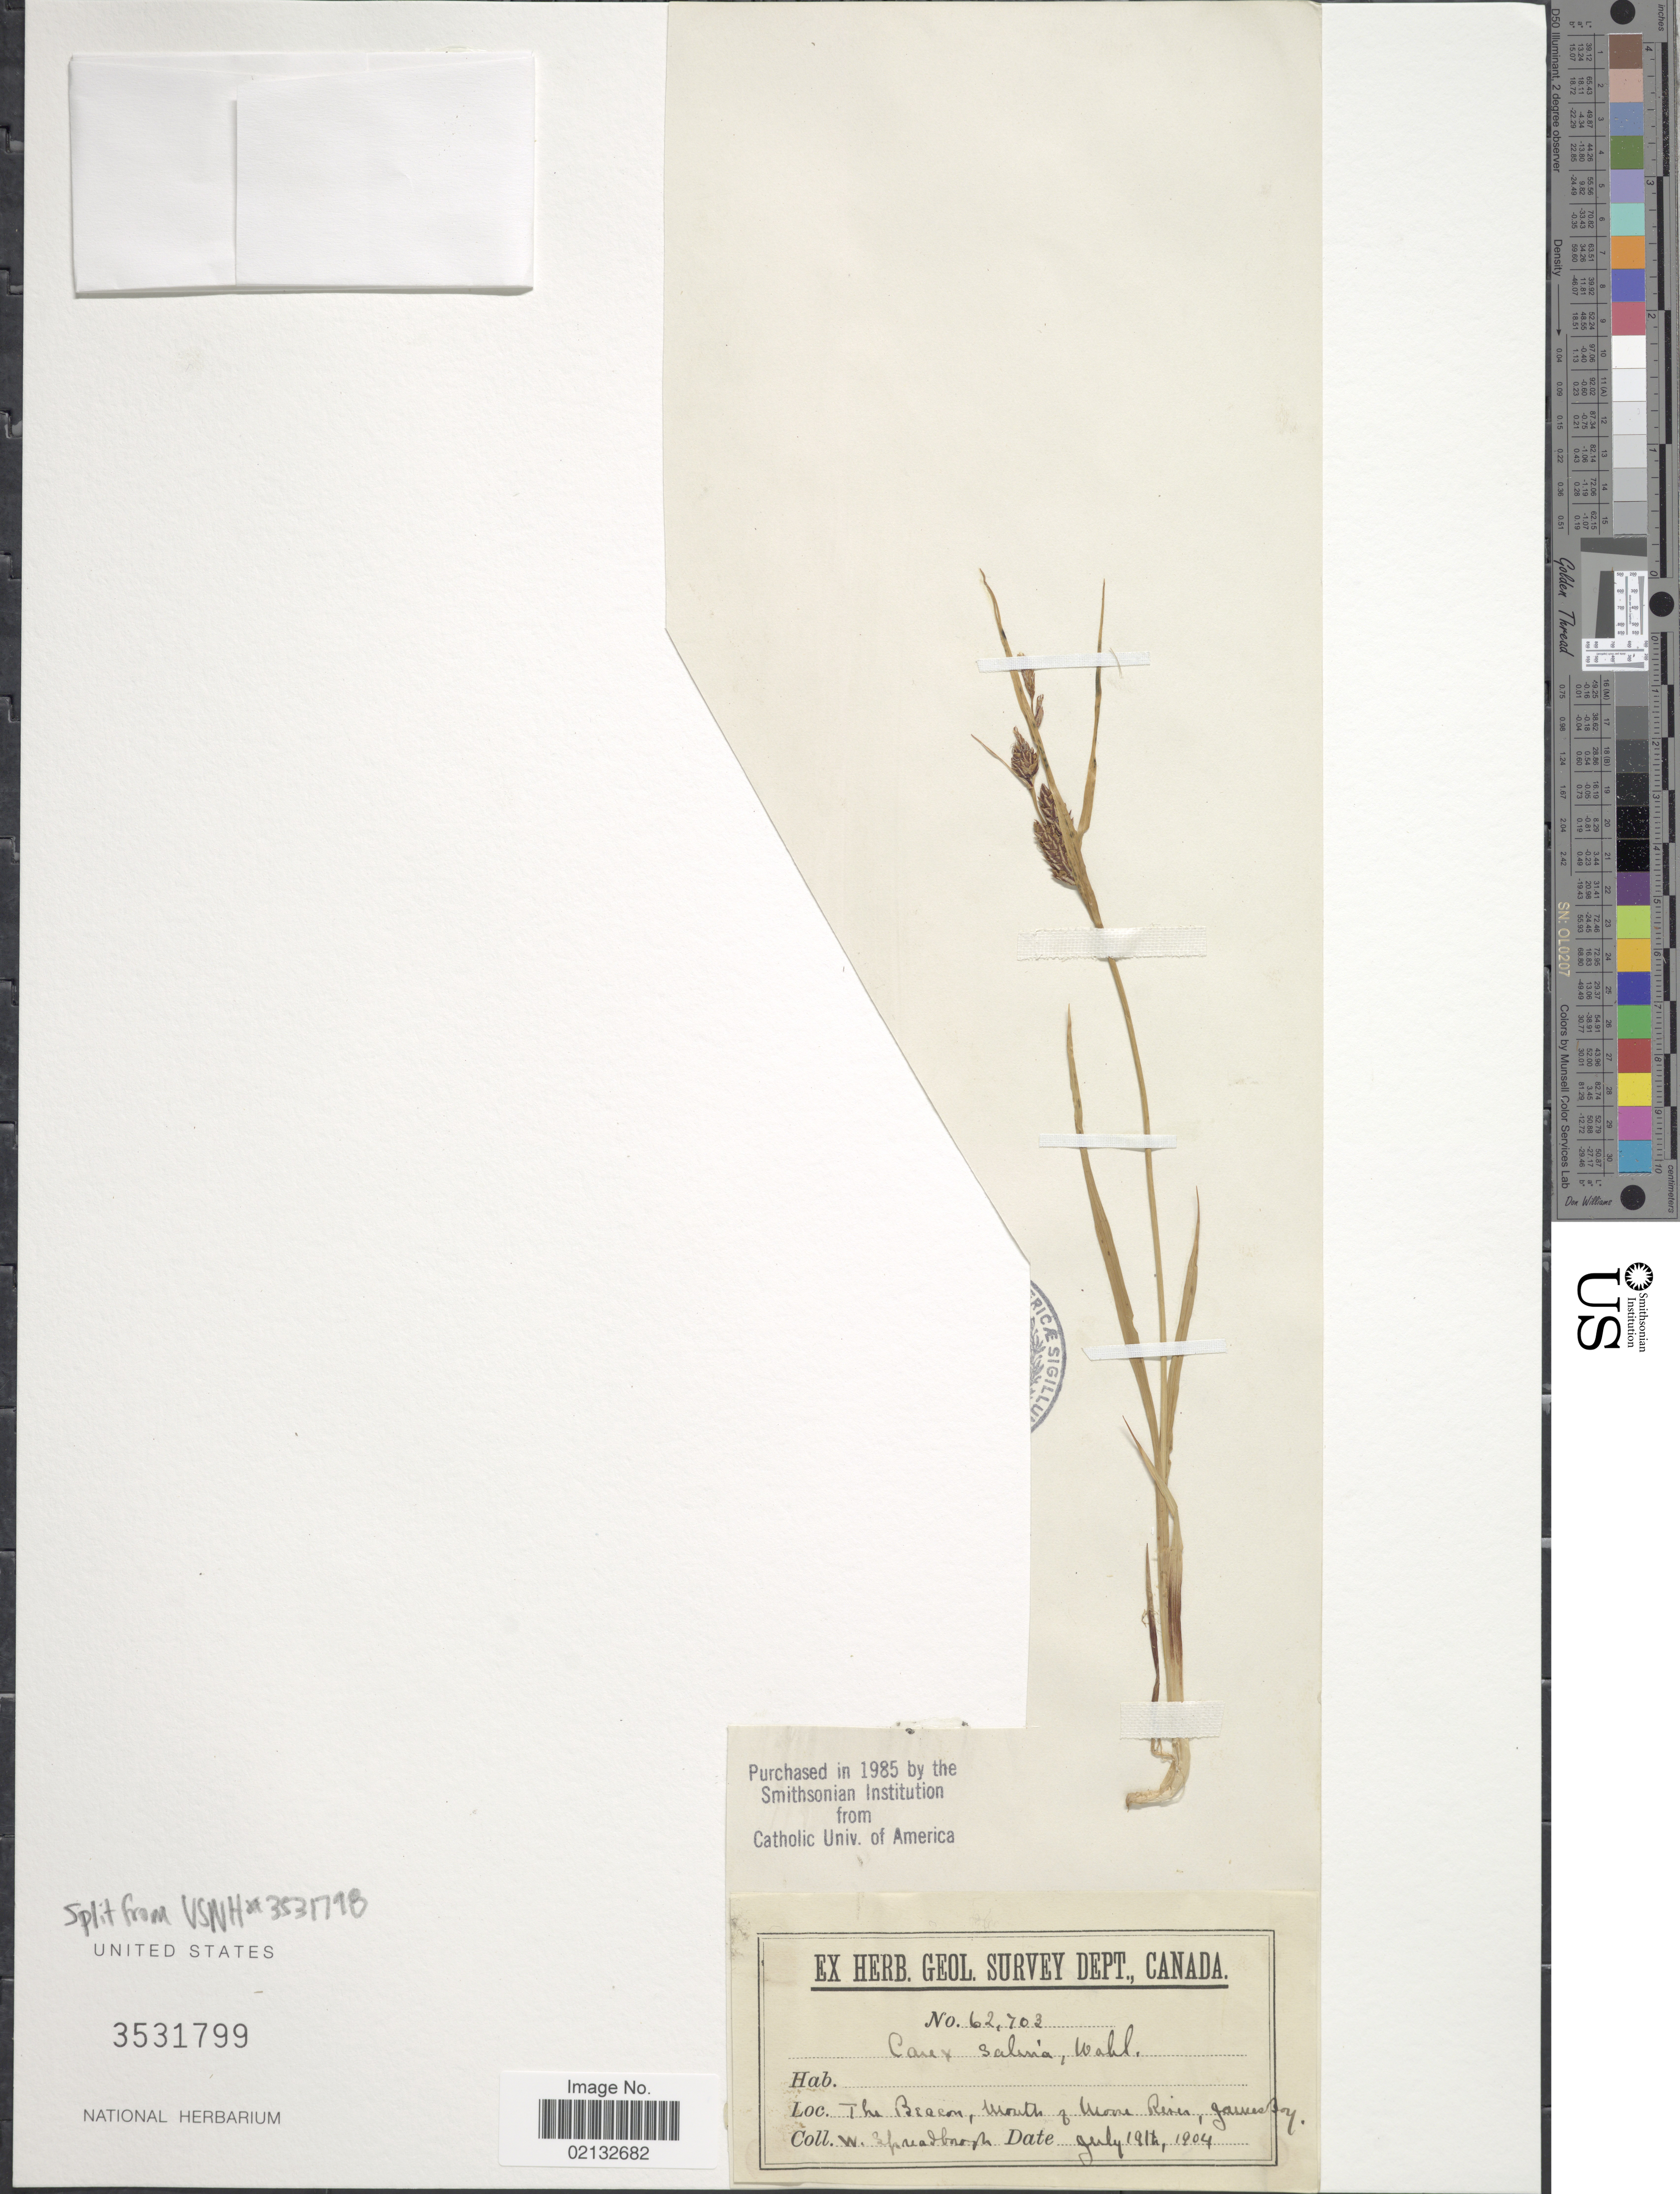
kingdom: Plantae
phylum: Tracheophyta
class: Liliopsida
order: Poales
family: Cyperaceae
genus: Carex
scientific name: Carex salina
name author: Wahlenb.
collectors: W. Spreadborough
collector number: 62703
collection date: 1904-07-19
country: Canada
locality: The Beacon, Mouth of Moore River, James Bay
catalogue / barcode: US 3531799